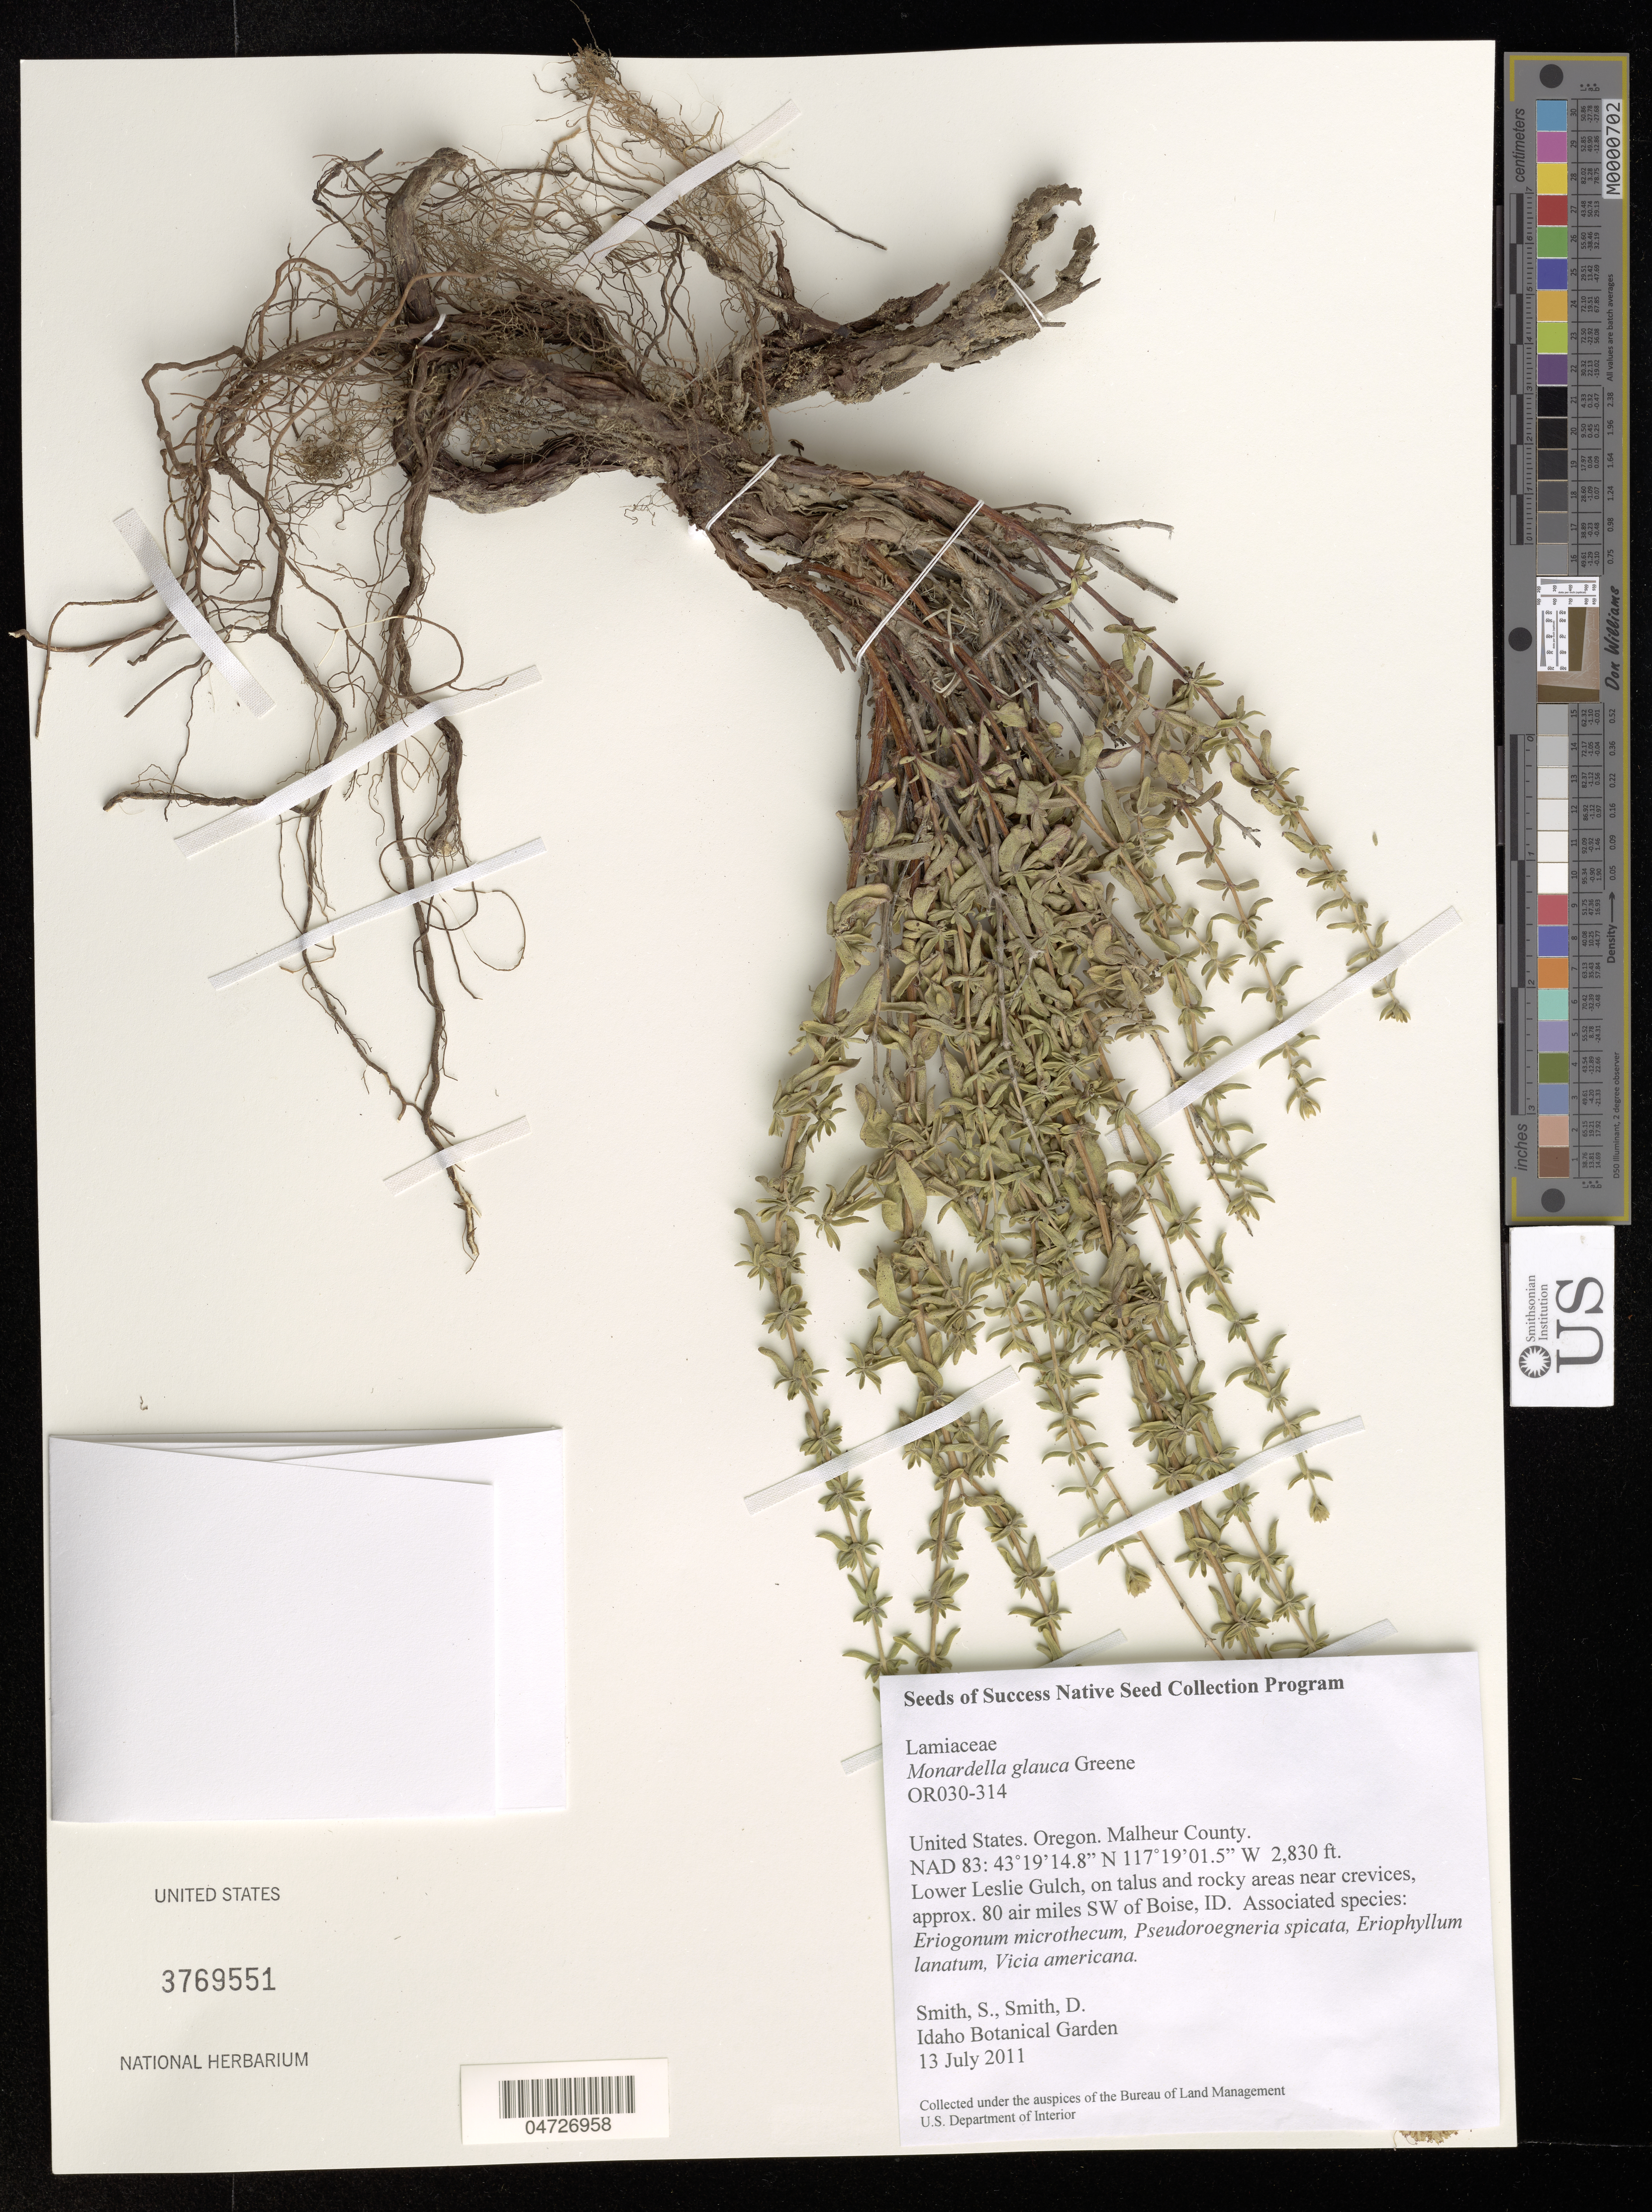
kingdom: Plantae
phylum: Tracheophyta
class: Magnoliopsida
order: Lamiales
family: Lamiaceae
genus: Monardella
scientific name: Monardella glauca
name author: Greene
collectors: S. Smith & D. Smith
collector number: OR030-314 ?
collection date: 2011-07-13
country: United States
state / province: Oregon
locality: Malheur County. Lower Leslie Gulch, on talus and rocky areas near crevices, approx. 80 air miles SW of Boise, ID.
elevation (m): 863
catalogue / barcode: US 3769551